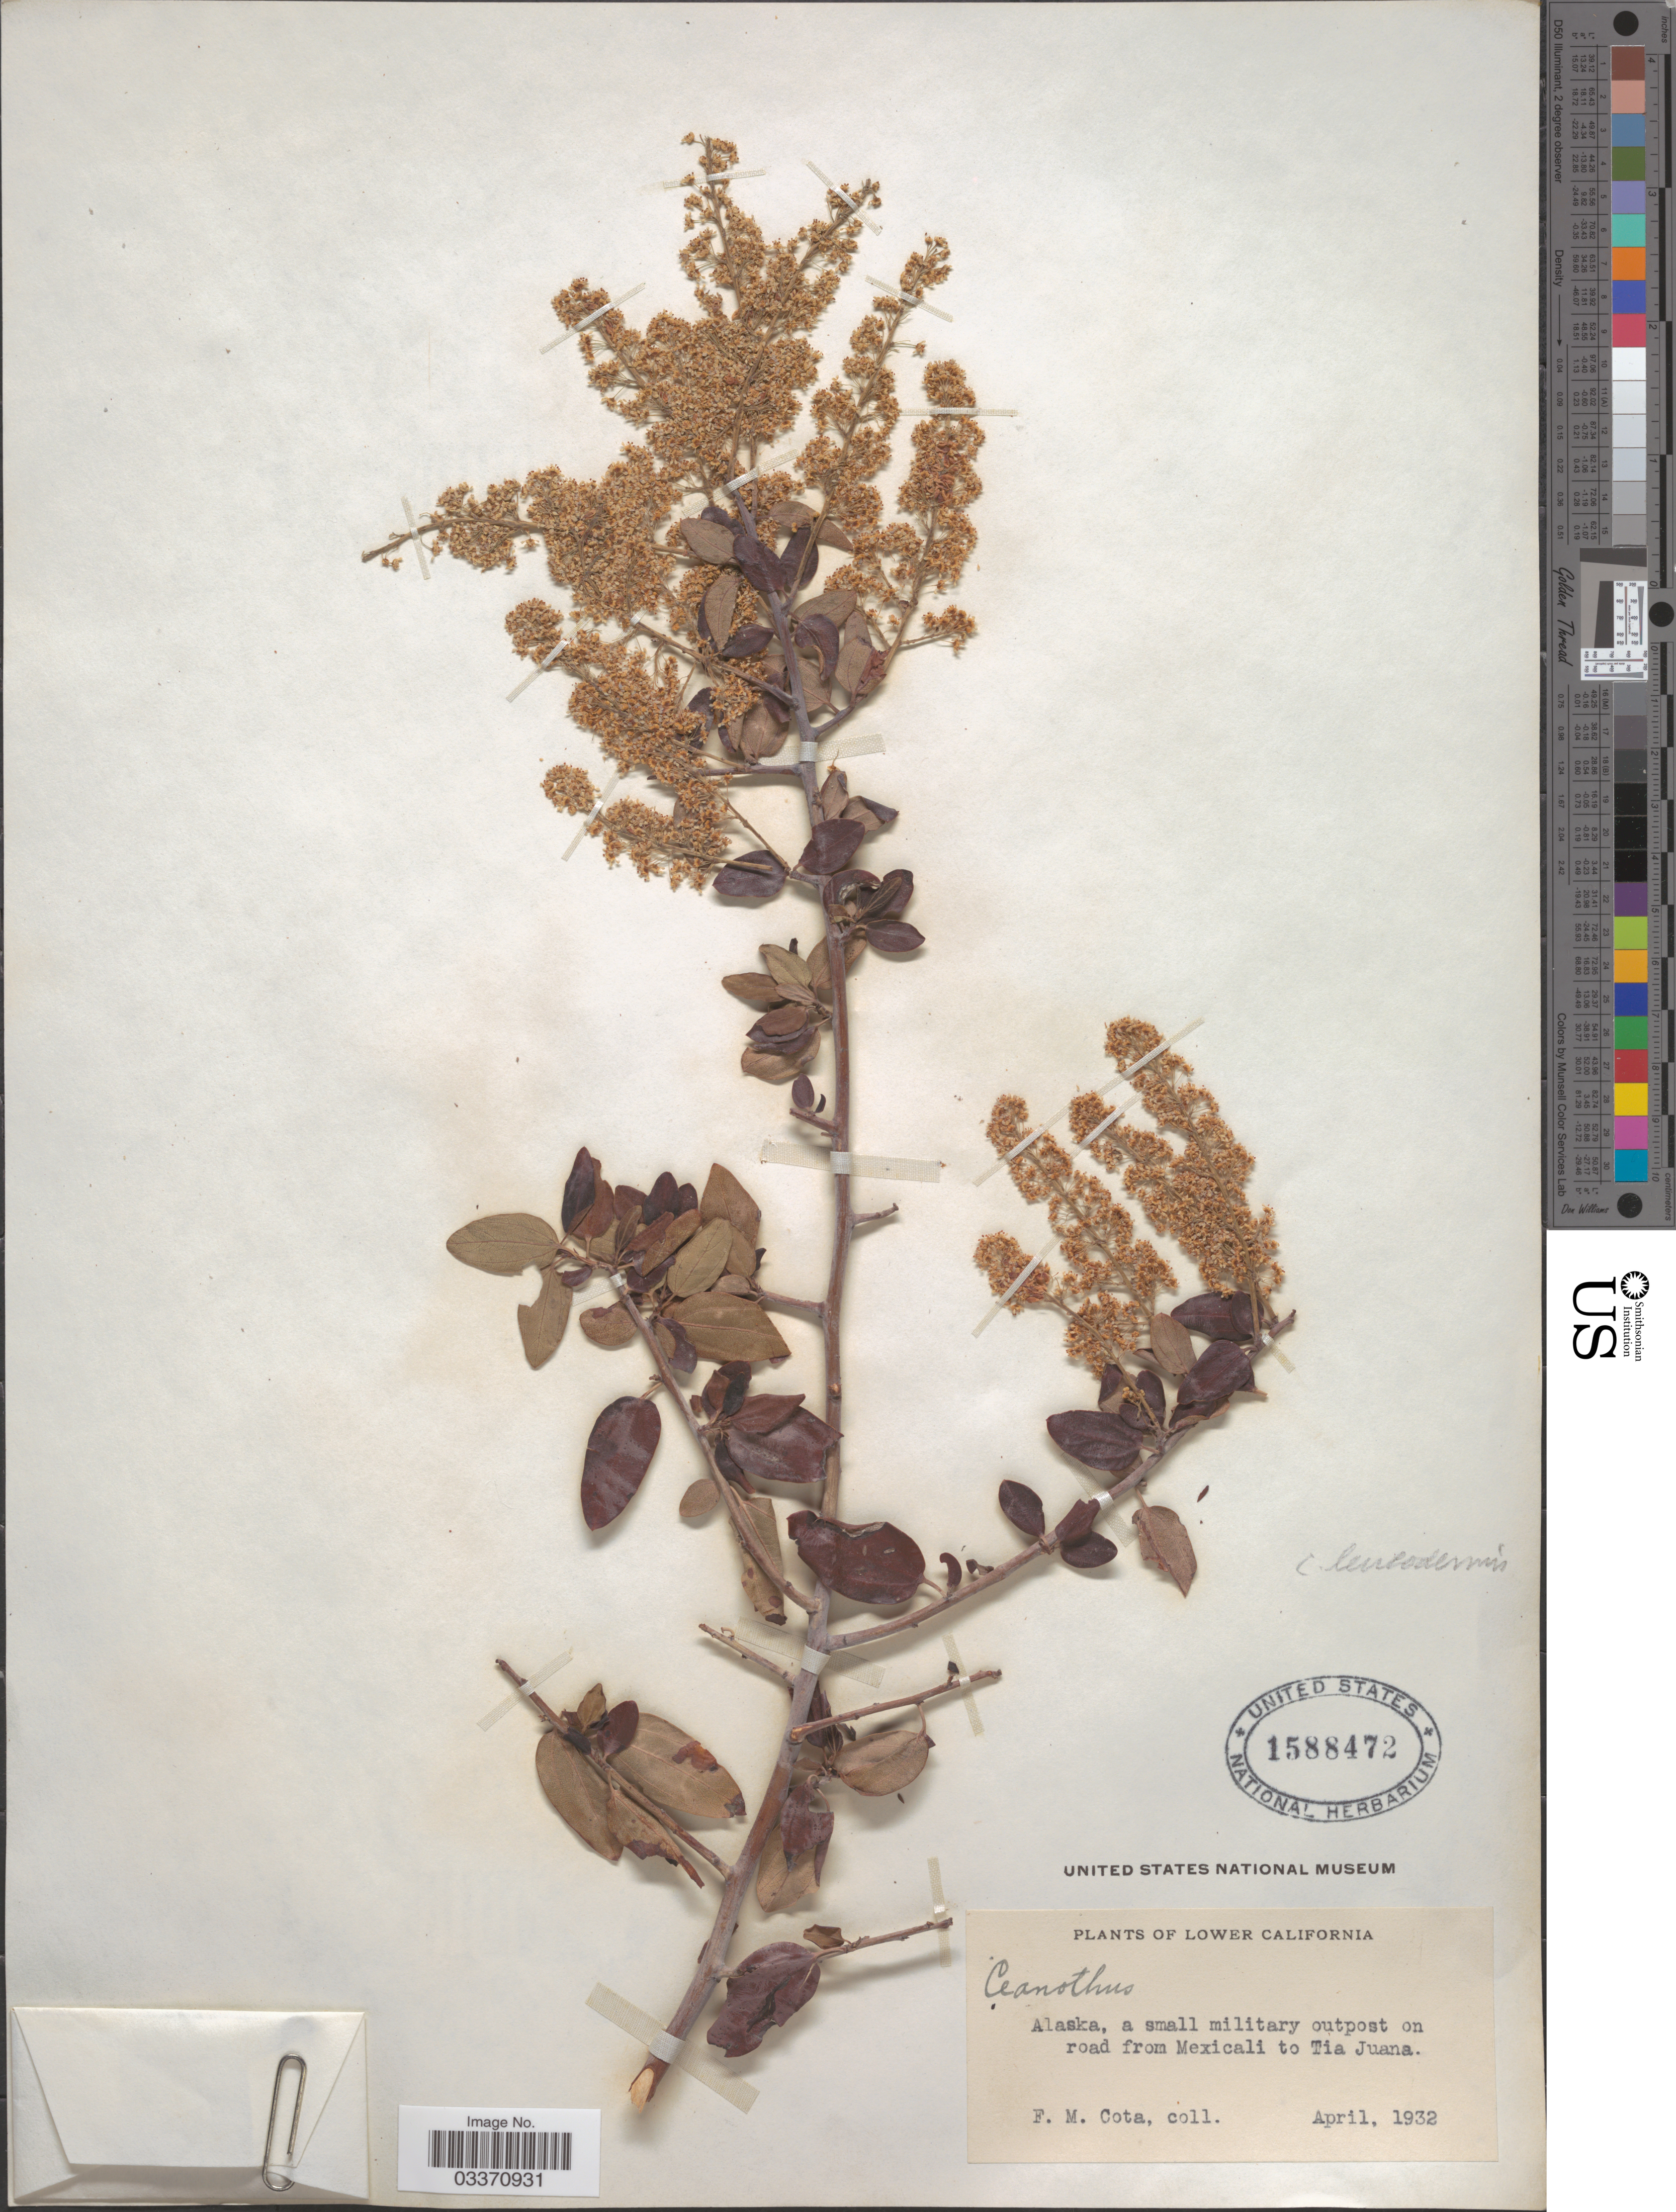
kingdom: Plantae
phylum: Tracheophyta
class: Magnoliopsida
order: Rosales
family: Rhamnaceae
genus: Ceanothus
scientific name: Ceanothus leucodermis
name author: Greene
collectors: F. Cota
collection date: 1932-04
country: Mexico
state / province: Baja California Norte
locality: Lower California. Alaska, a small military outpost on road from Mexicali to Tia Juana.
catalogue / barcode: US 1588472